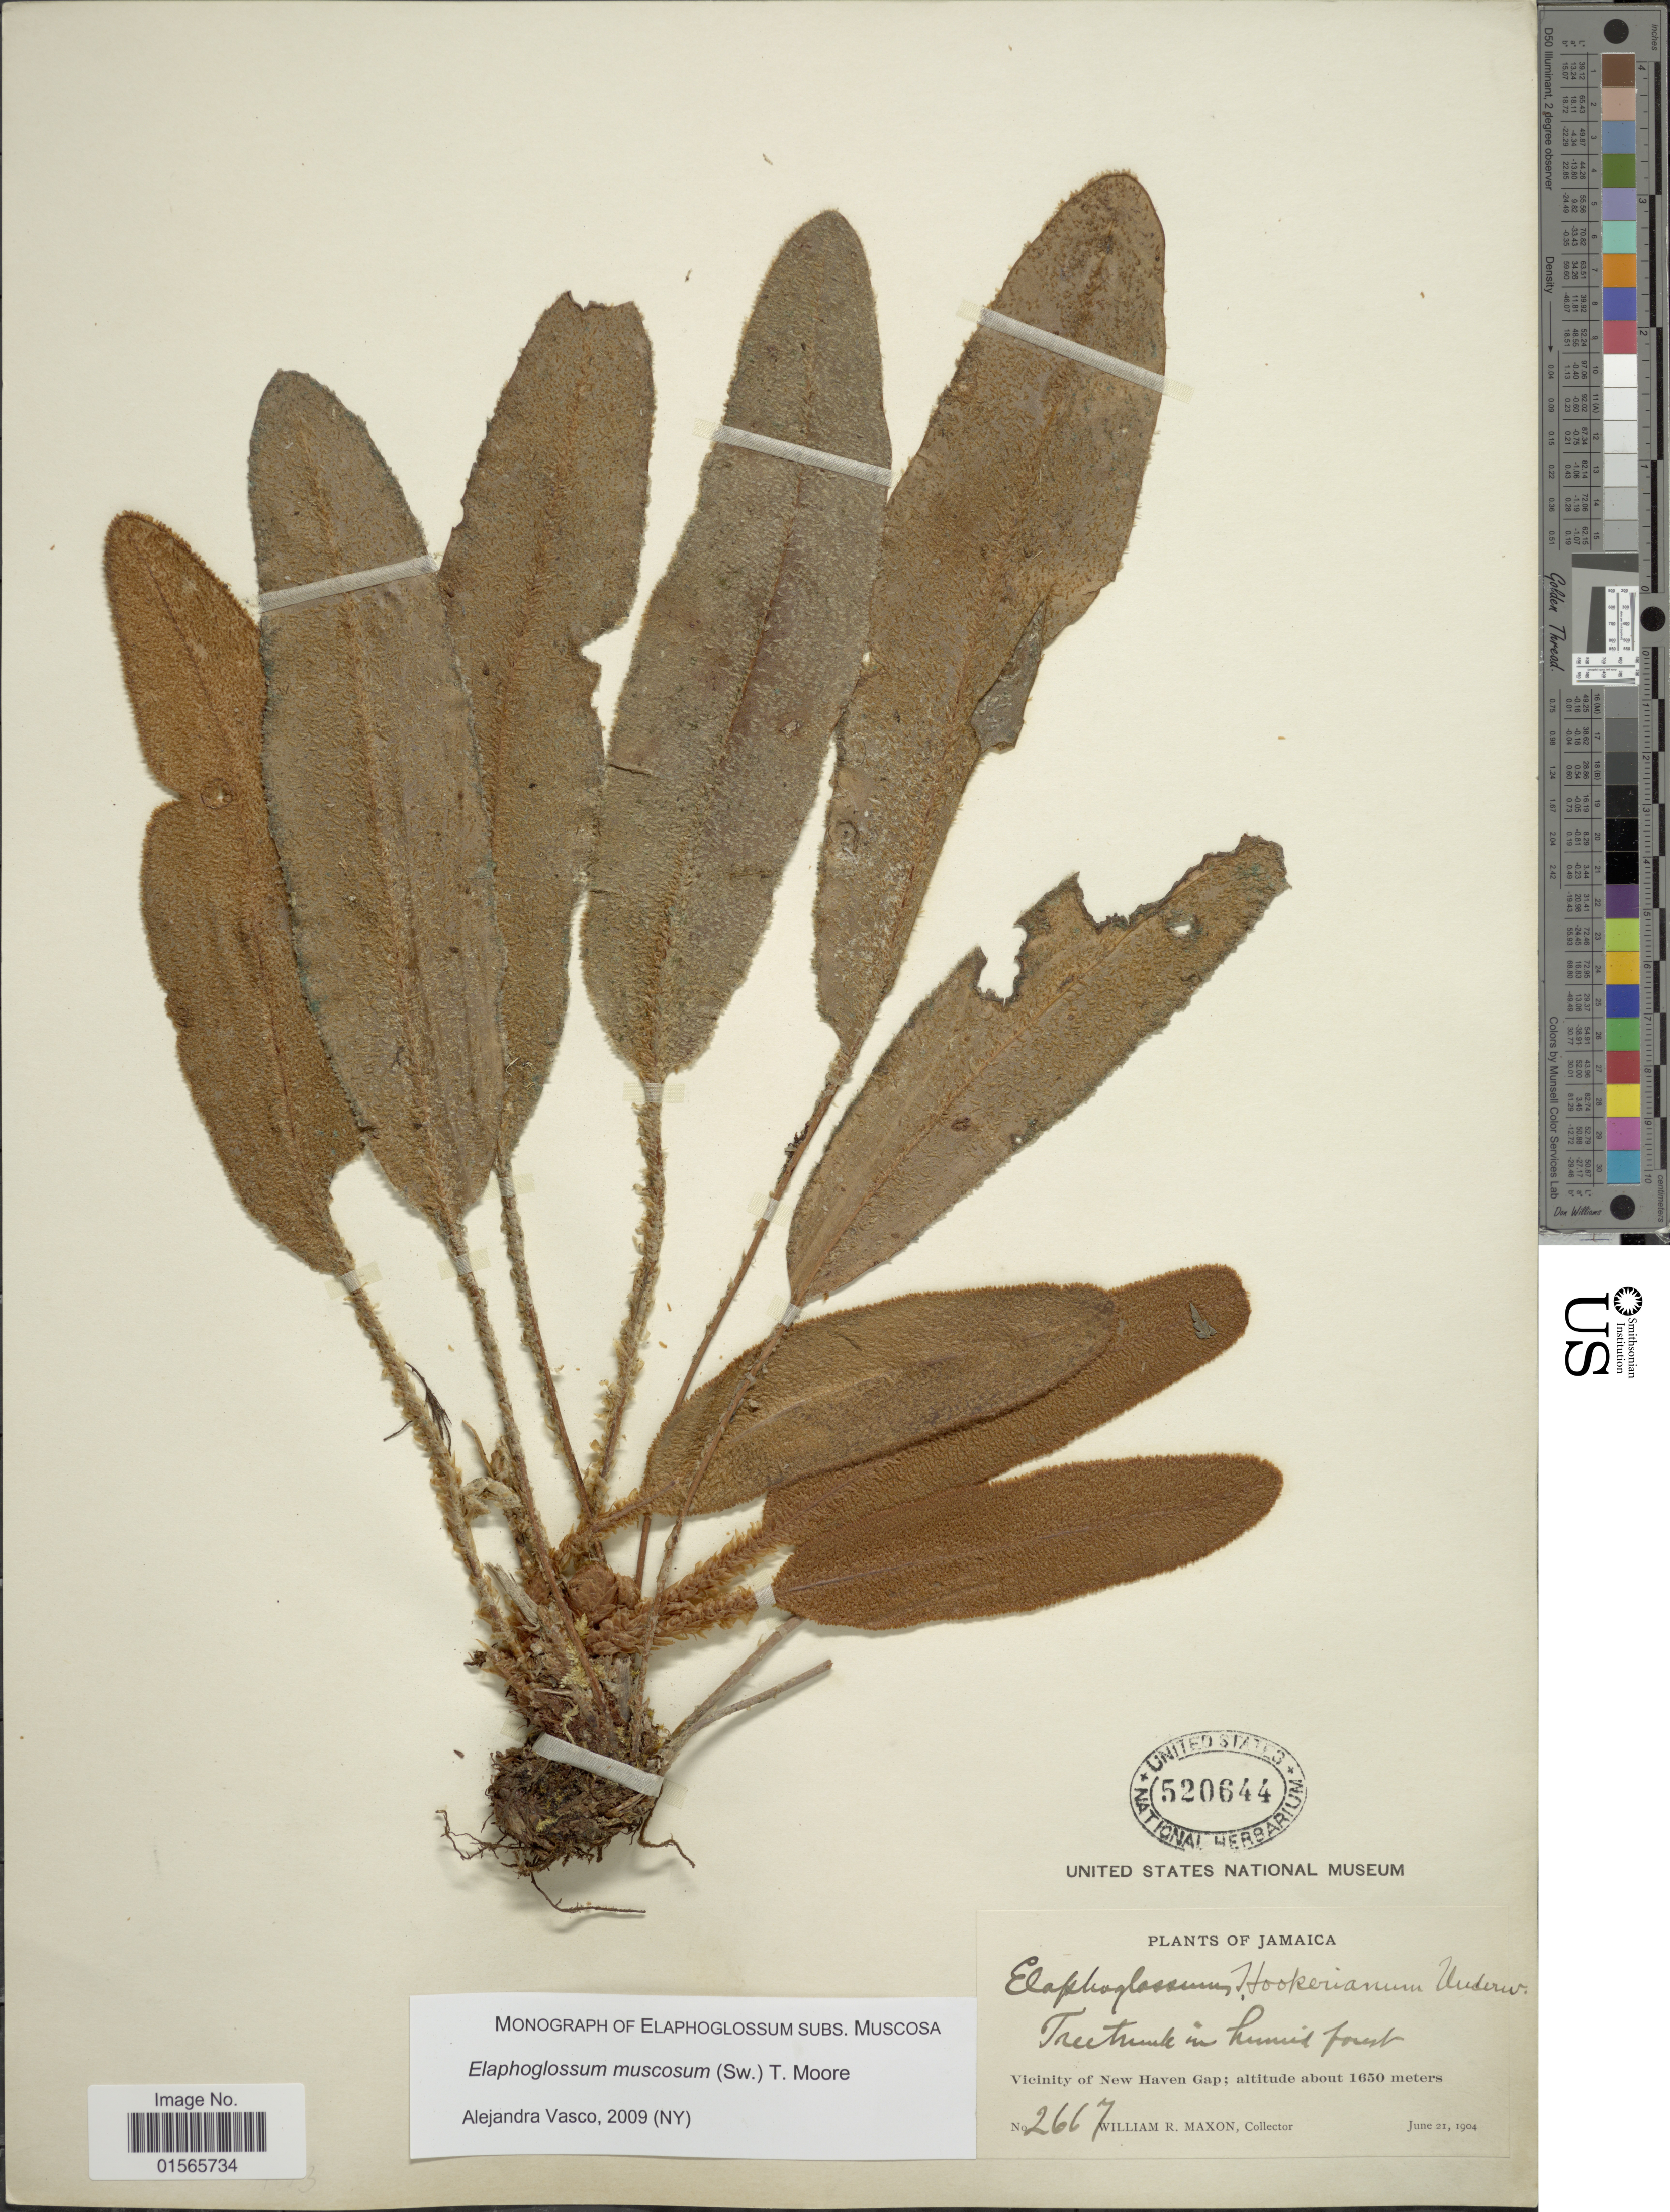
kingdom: Plantae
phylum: Tracheophyta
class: Polypodiopsida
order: Polypodiales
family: Dryopteridaceae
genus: Elaphoglossum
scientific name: Elaphoglossum muscosum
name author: (Sw.) T. Moore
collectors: W. R. Maxon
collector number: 2667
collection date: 1904-06-21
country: Jamaica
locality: Vicinity of New Haven Gap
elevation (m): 1650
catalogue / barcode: US 520644